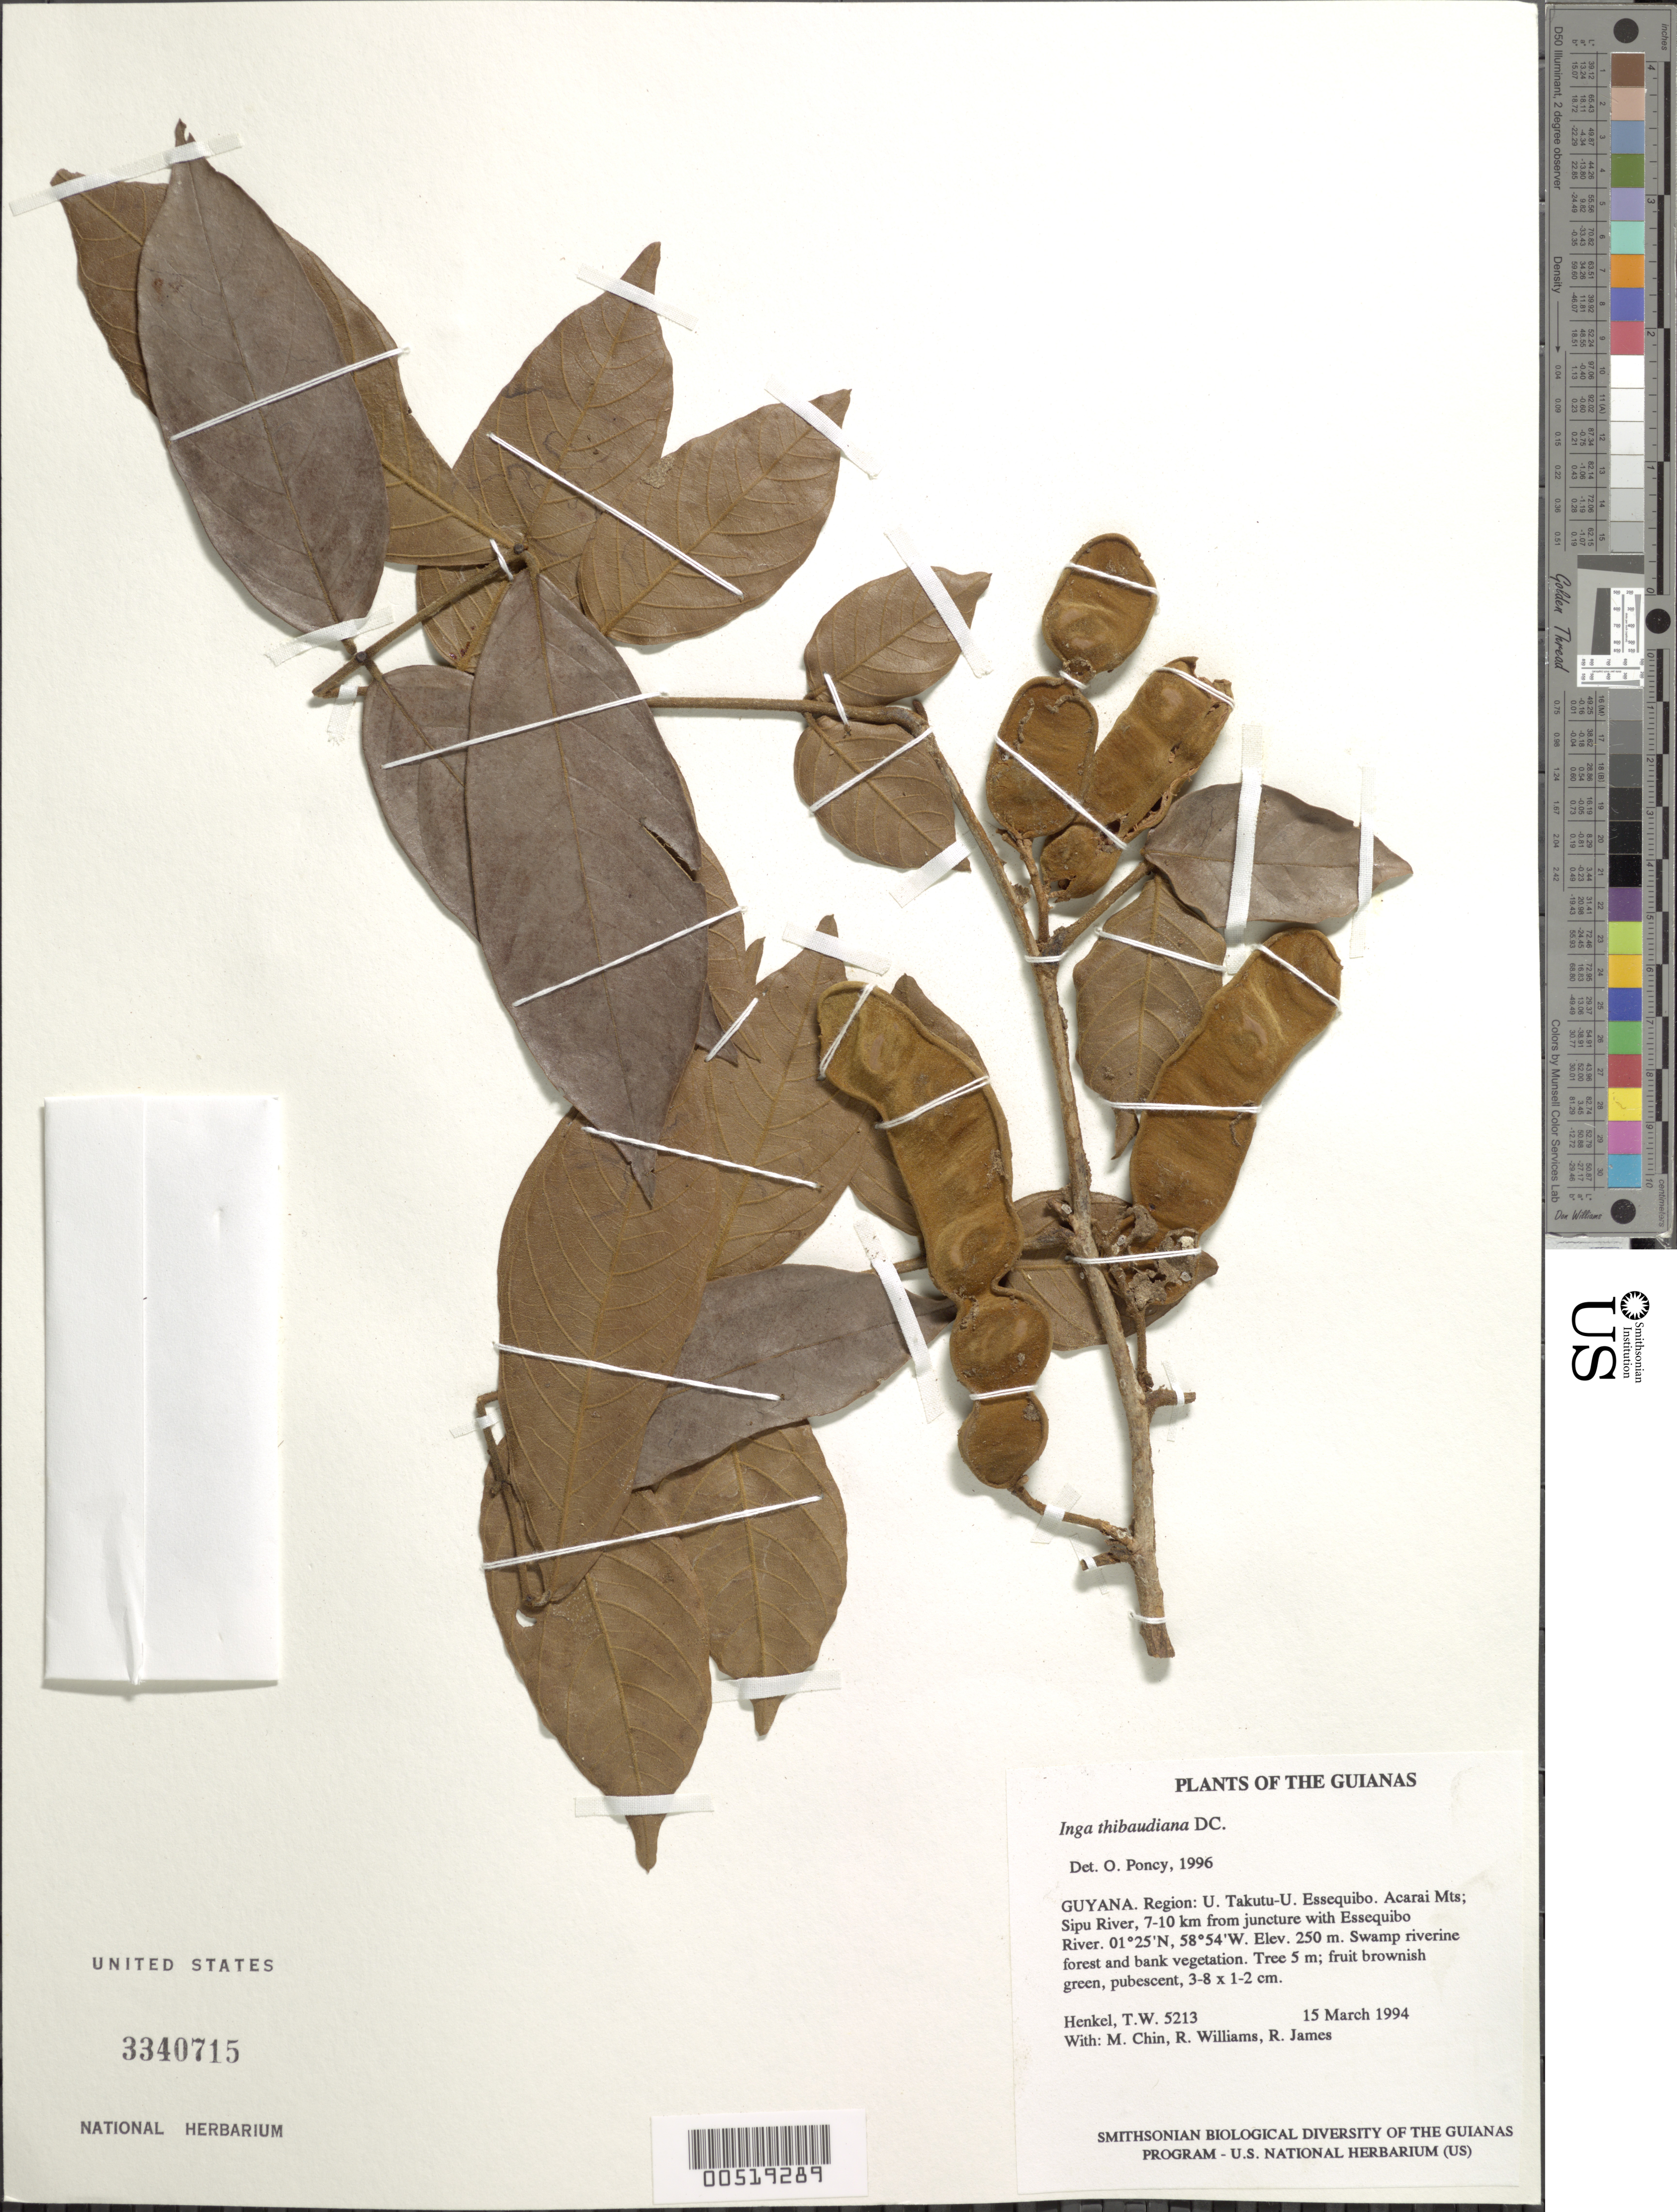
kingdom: Plantae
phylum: Tracheophyta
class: Magnoliopsida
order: Fabales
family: Fabaceae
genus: Inga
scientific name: Inga thibaudiana subsp. thibaudiana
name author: DC.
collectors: T. Henkel, M. Chin, R. Williams & R. James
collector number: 5213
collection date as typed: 15 March 1994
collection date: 1994-03-15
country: Guyana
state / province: U. Takutu-U. Essequibo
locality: Acarai Mts; Sipu River, 7-10 km from juncture with Essequibo River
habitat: Swamp riverine forest and bank vegetation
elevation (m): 250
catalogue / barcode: US 3340715